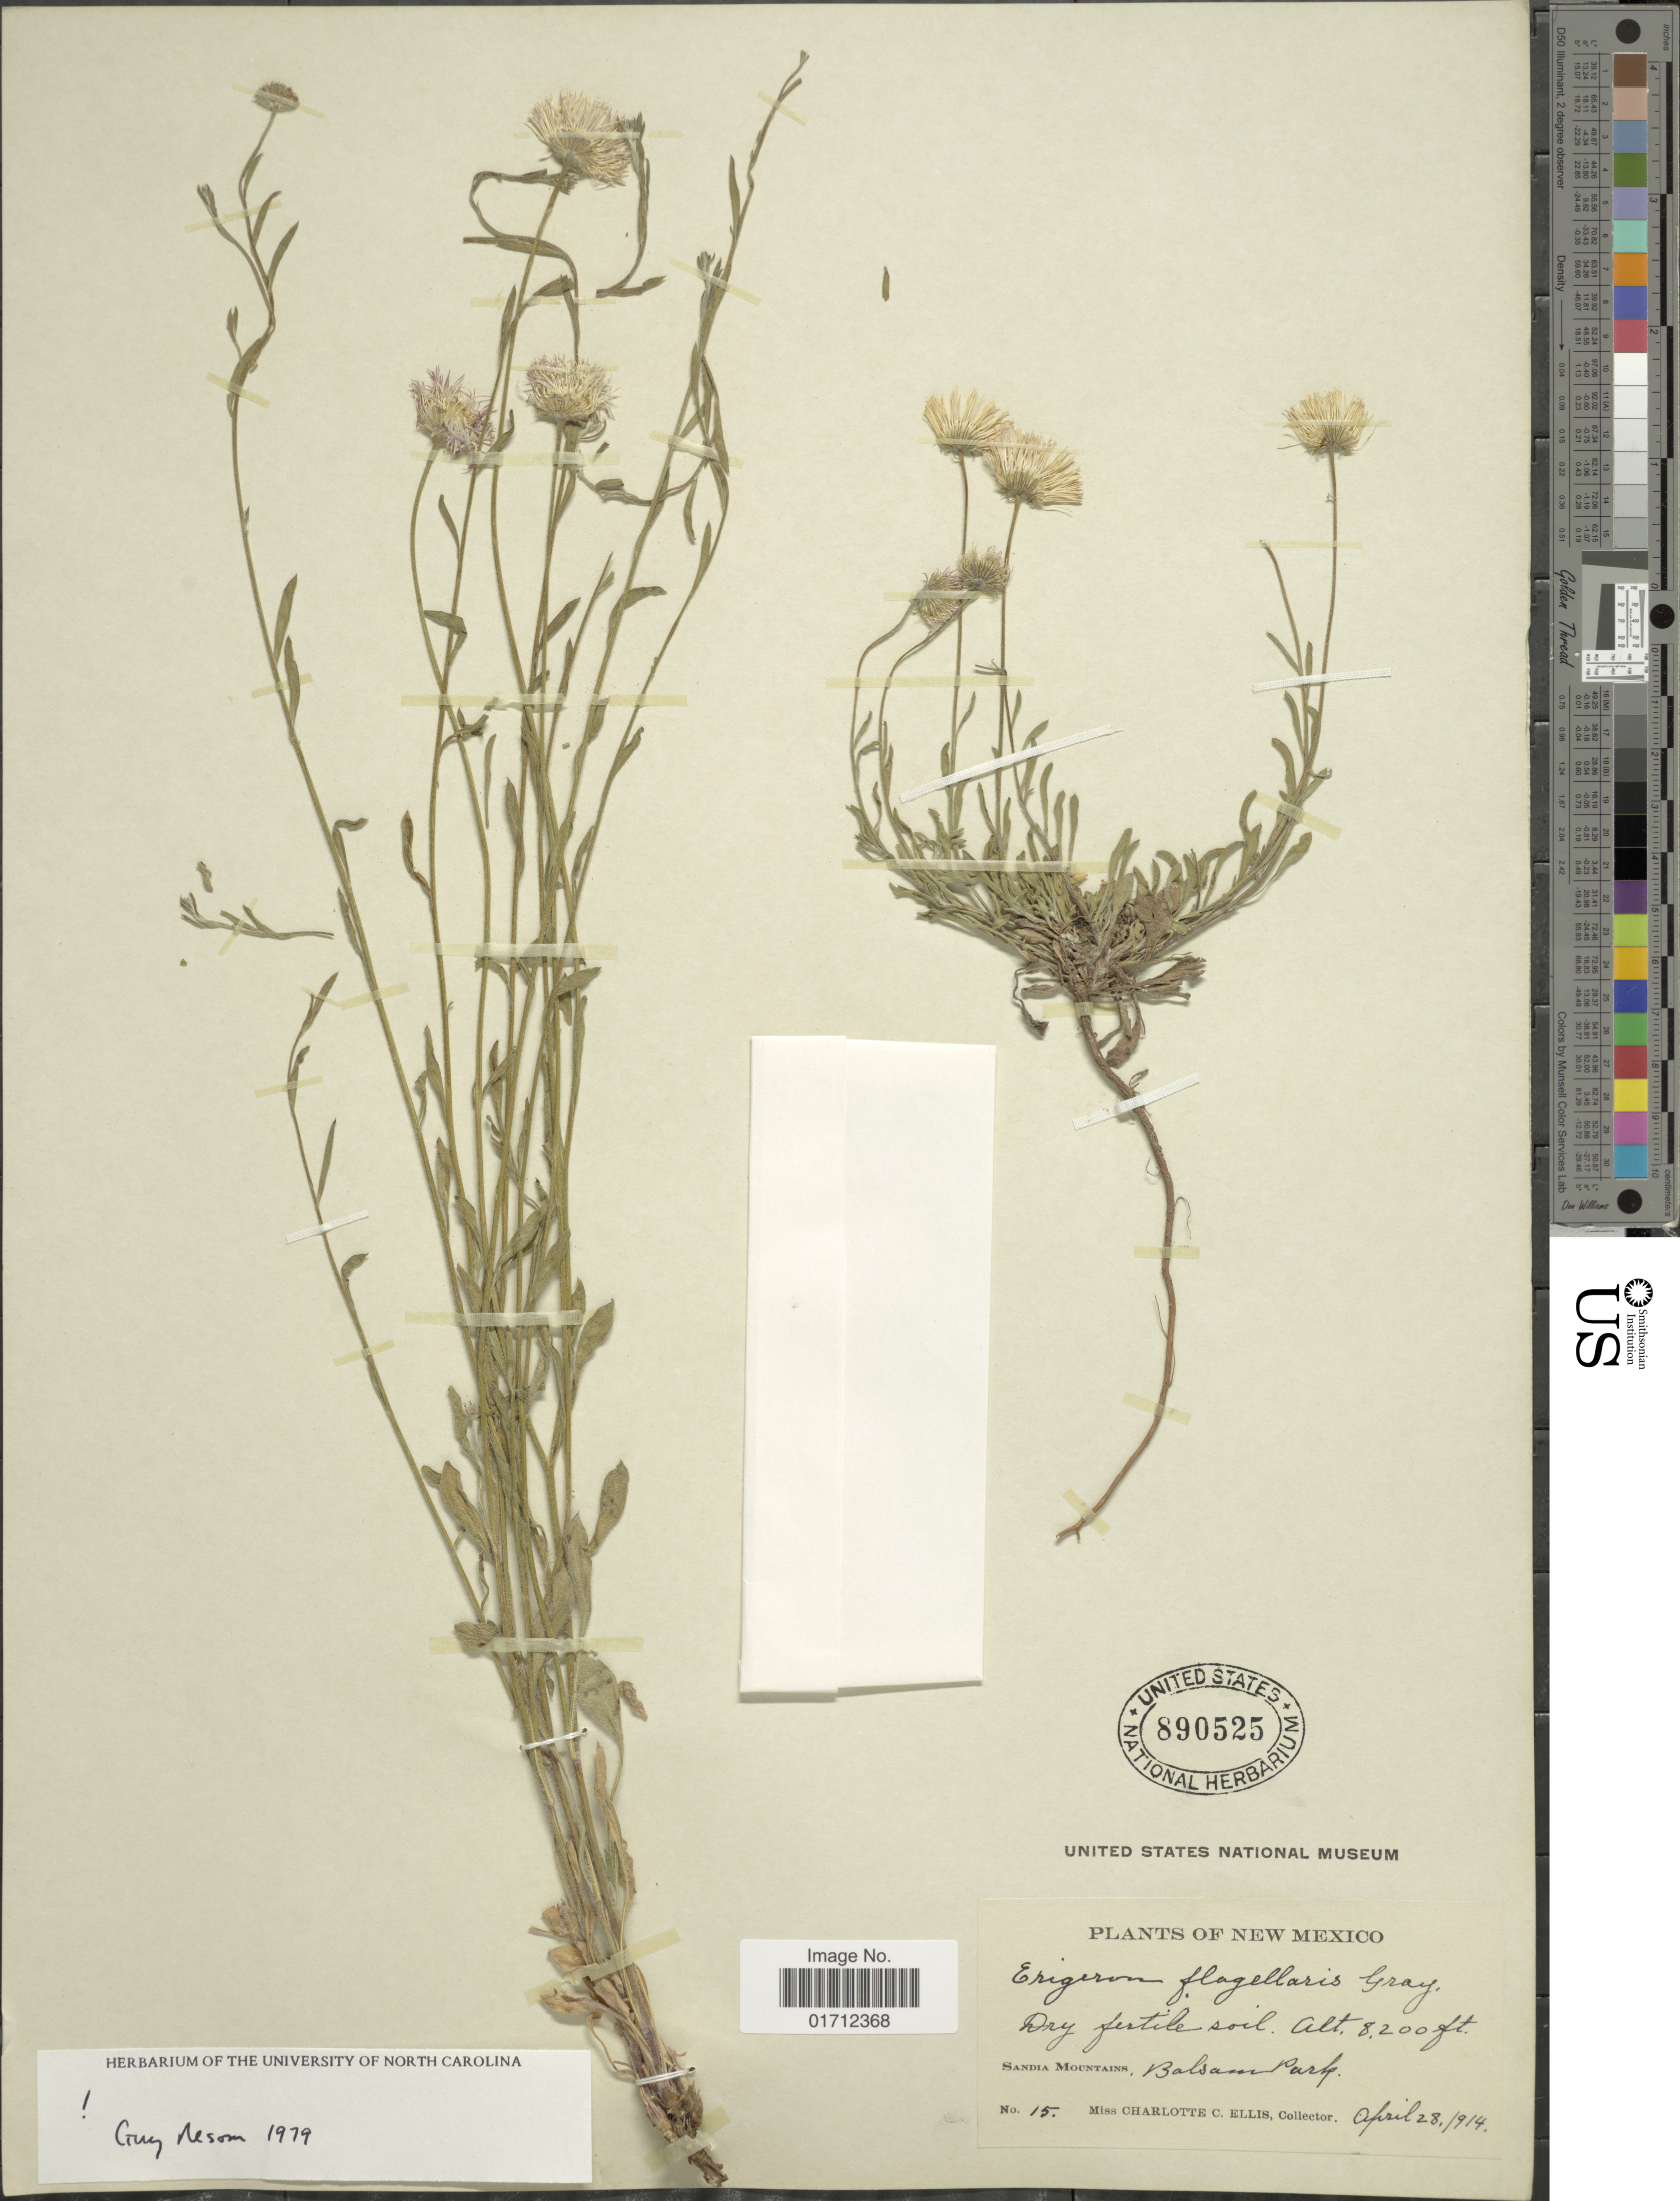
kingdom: Plantae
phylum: Tracheophyta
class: Magnoliopsida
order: Asterales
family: Asteraceae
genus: Erigeron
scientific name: Erigeron flagellaris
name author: A. Gray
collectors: C. C. Ellis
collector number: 15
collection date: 1914-04-28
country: United States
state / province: New Mexico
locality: Sandia Mountains.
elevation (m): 2499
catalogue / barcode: US 890525